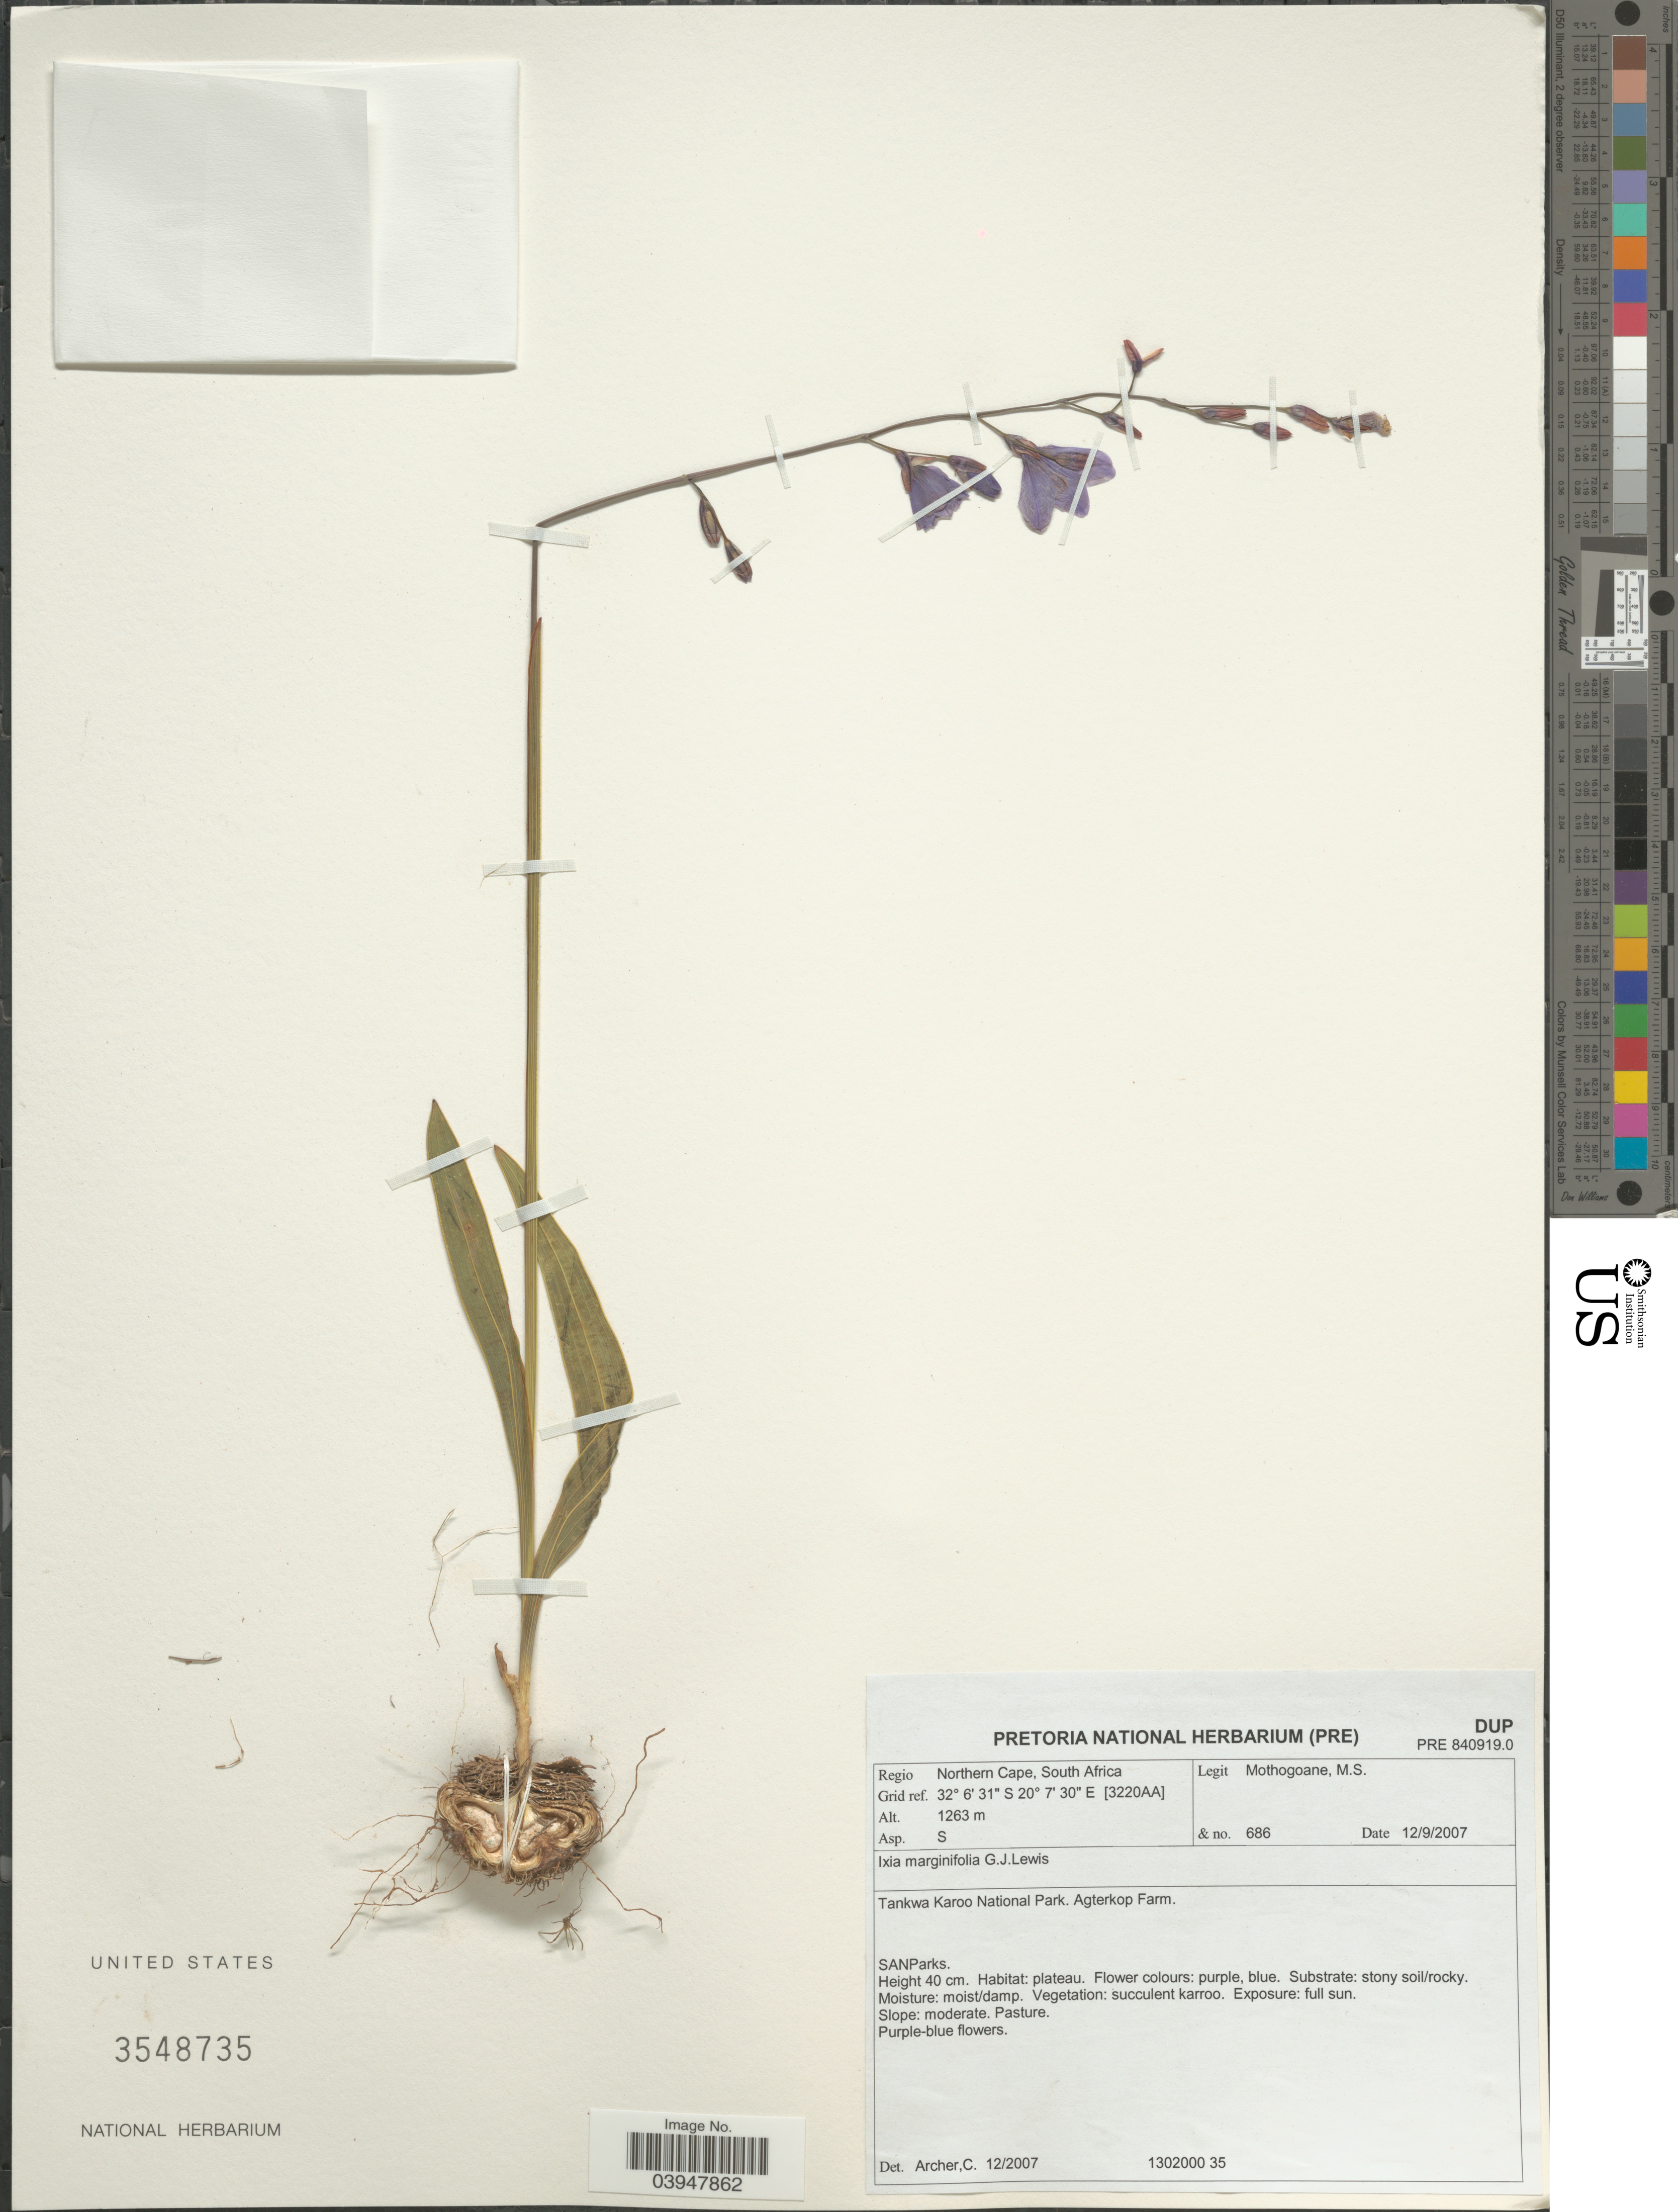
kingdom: Plantae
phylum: Tracheophyta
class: Liliopsida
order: Asparagales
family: Iridaceae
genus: Ixia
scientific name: Ixia marginifolia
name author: G.J. Lewis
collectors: M. Mothogoane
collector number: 686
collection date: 2007-09-12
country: South Africa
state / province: Northern Cape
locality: Regio Northern Cape. Grid ref. [3220AA]. Asp. S. Tankwa Karoo National Park. Agterkop farm. SANParks.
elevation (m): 1263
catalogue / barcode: US 3548735